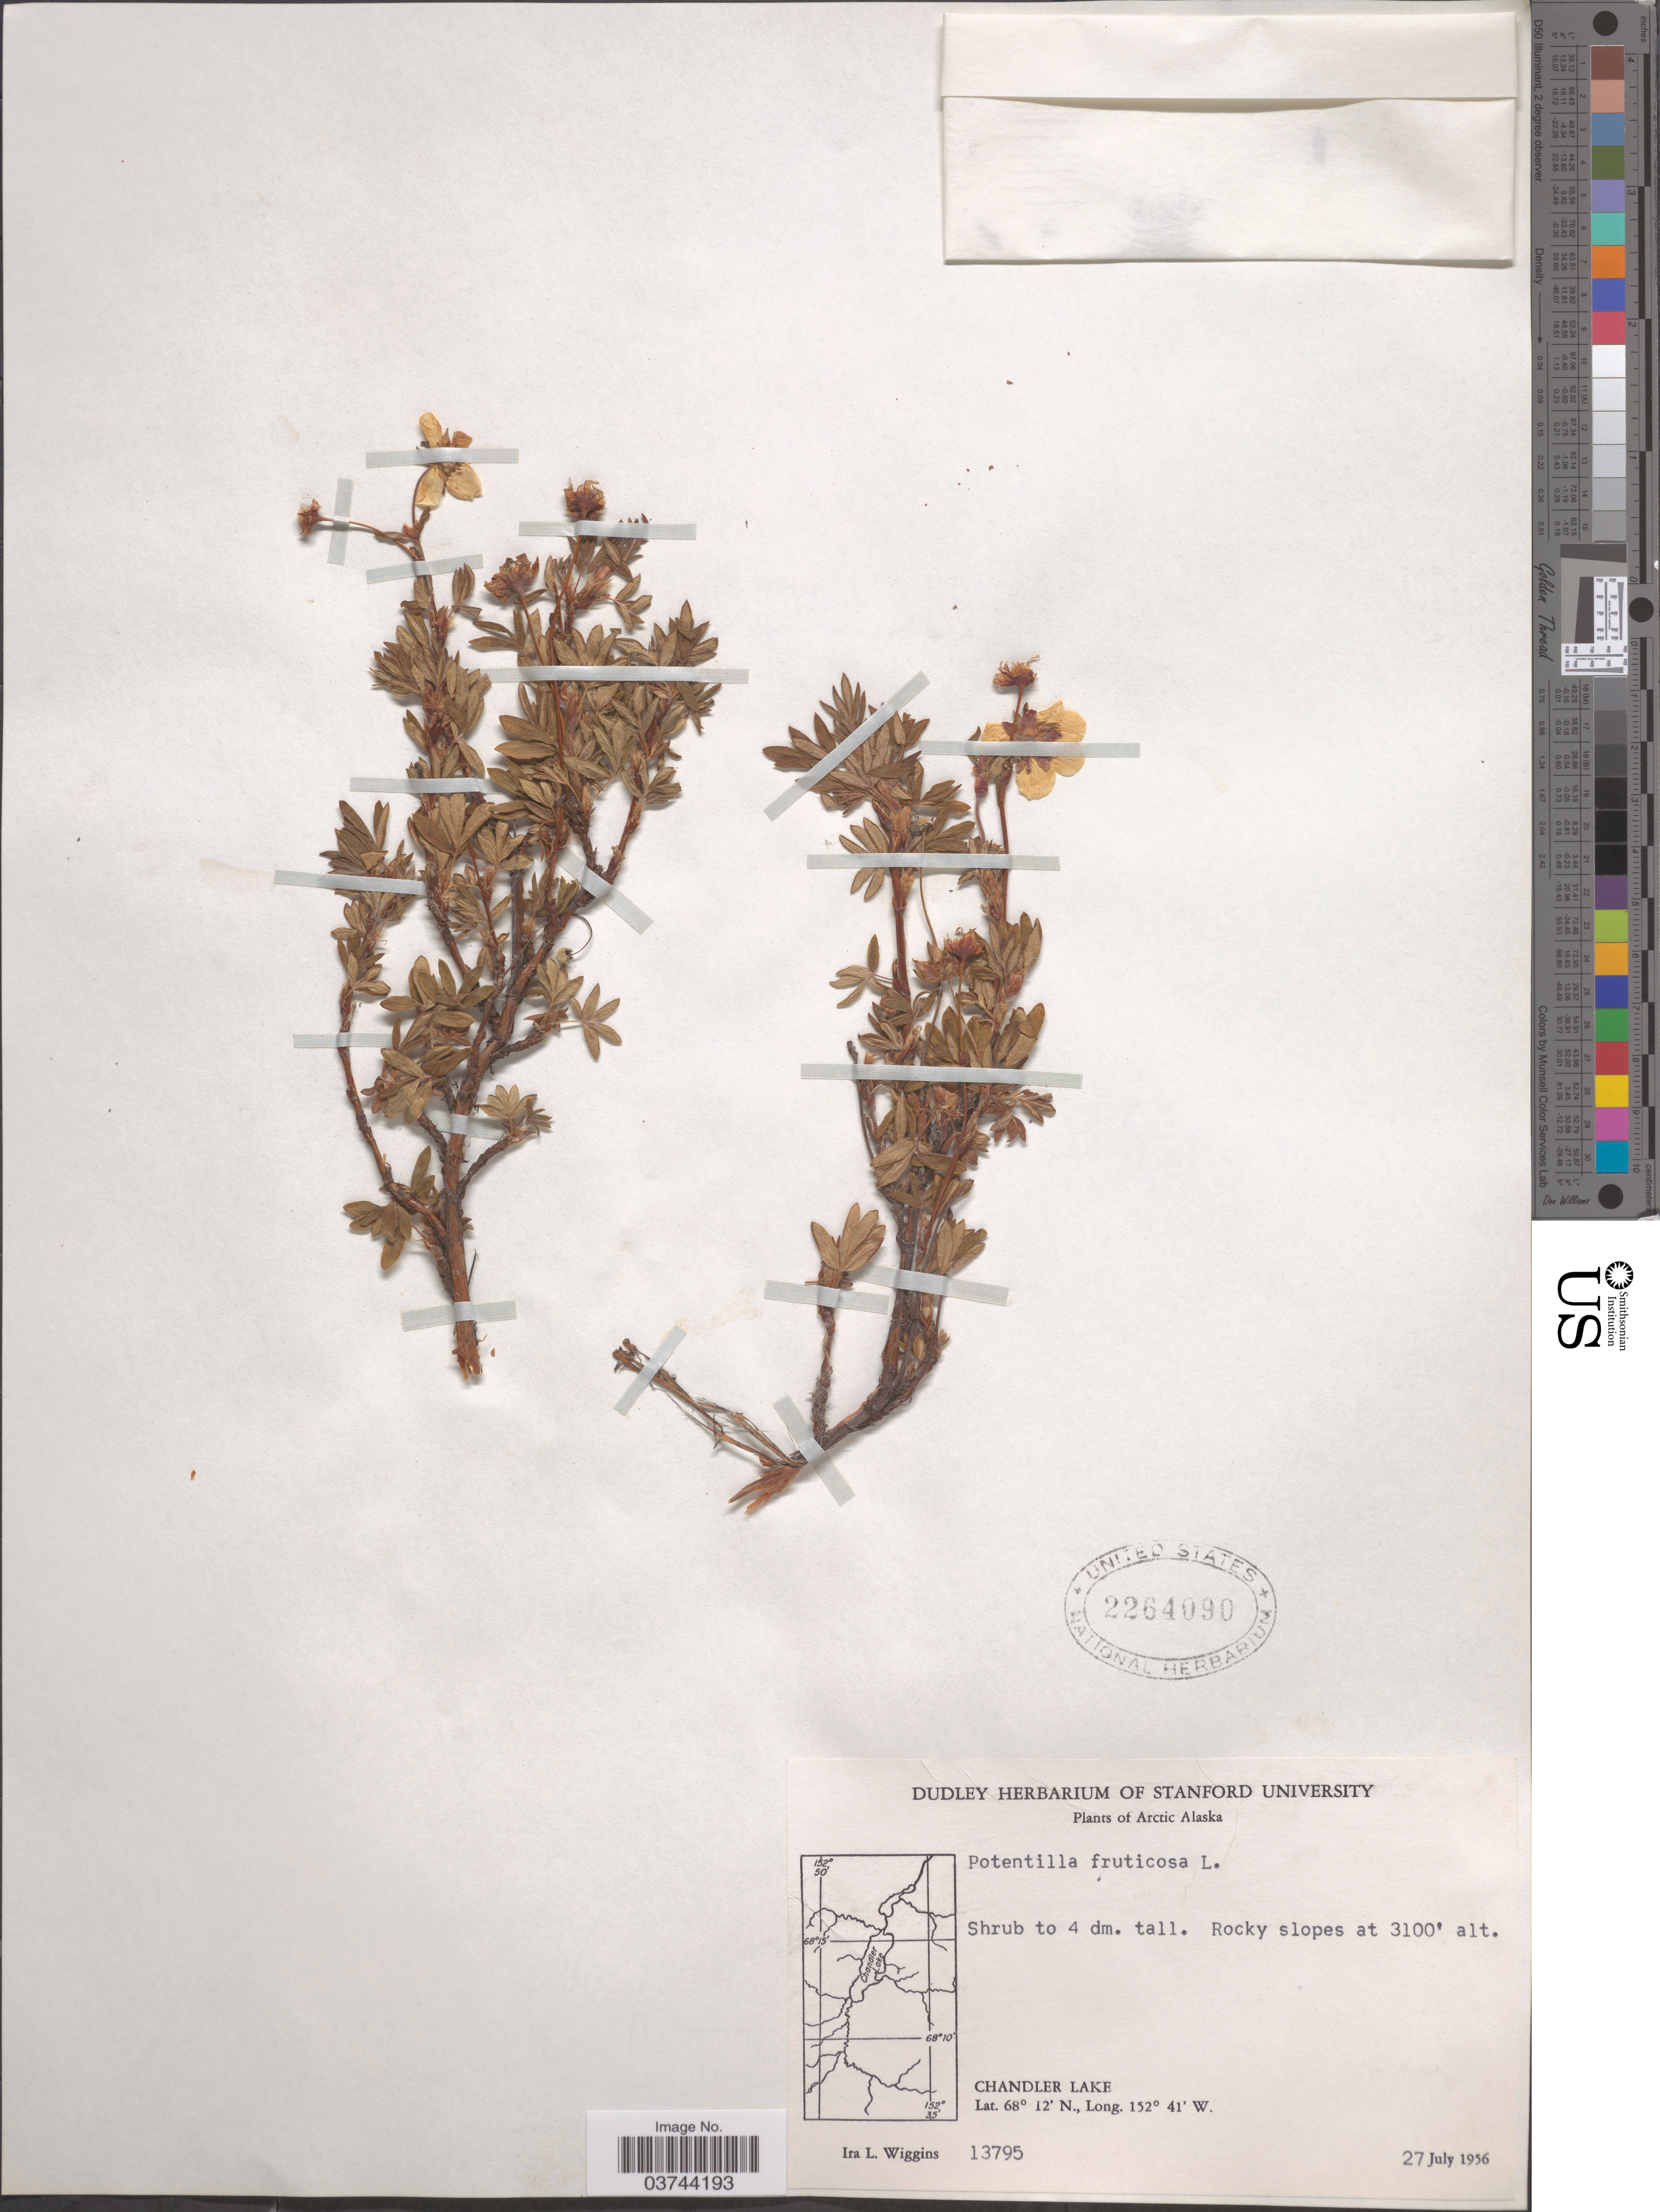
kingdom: Plantae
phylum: Tracheophyta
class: Magnoliopsida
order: Rosales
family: Rosaceae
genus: Dasiphora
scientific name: Dasiphora fruticosa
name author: (L.) Rydb.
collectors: I. L. Wiggins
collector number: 13795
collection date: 1956-07-27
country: United States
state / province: Alaska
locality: Arctic Alaska. Rocky slopes. Chandler Lake.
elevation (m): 945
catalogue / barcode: US 2264090